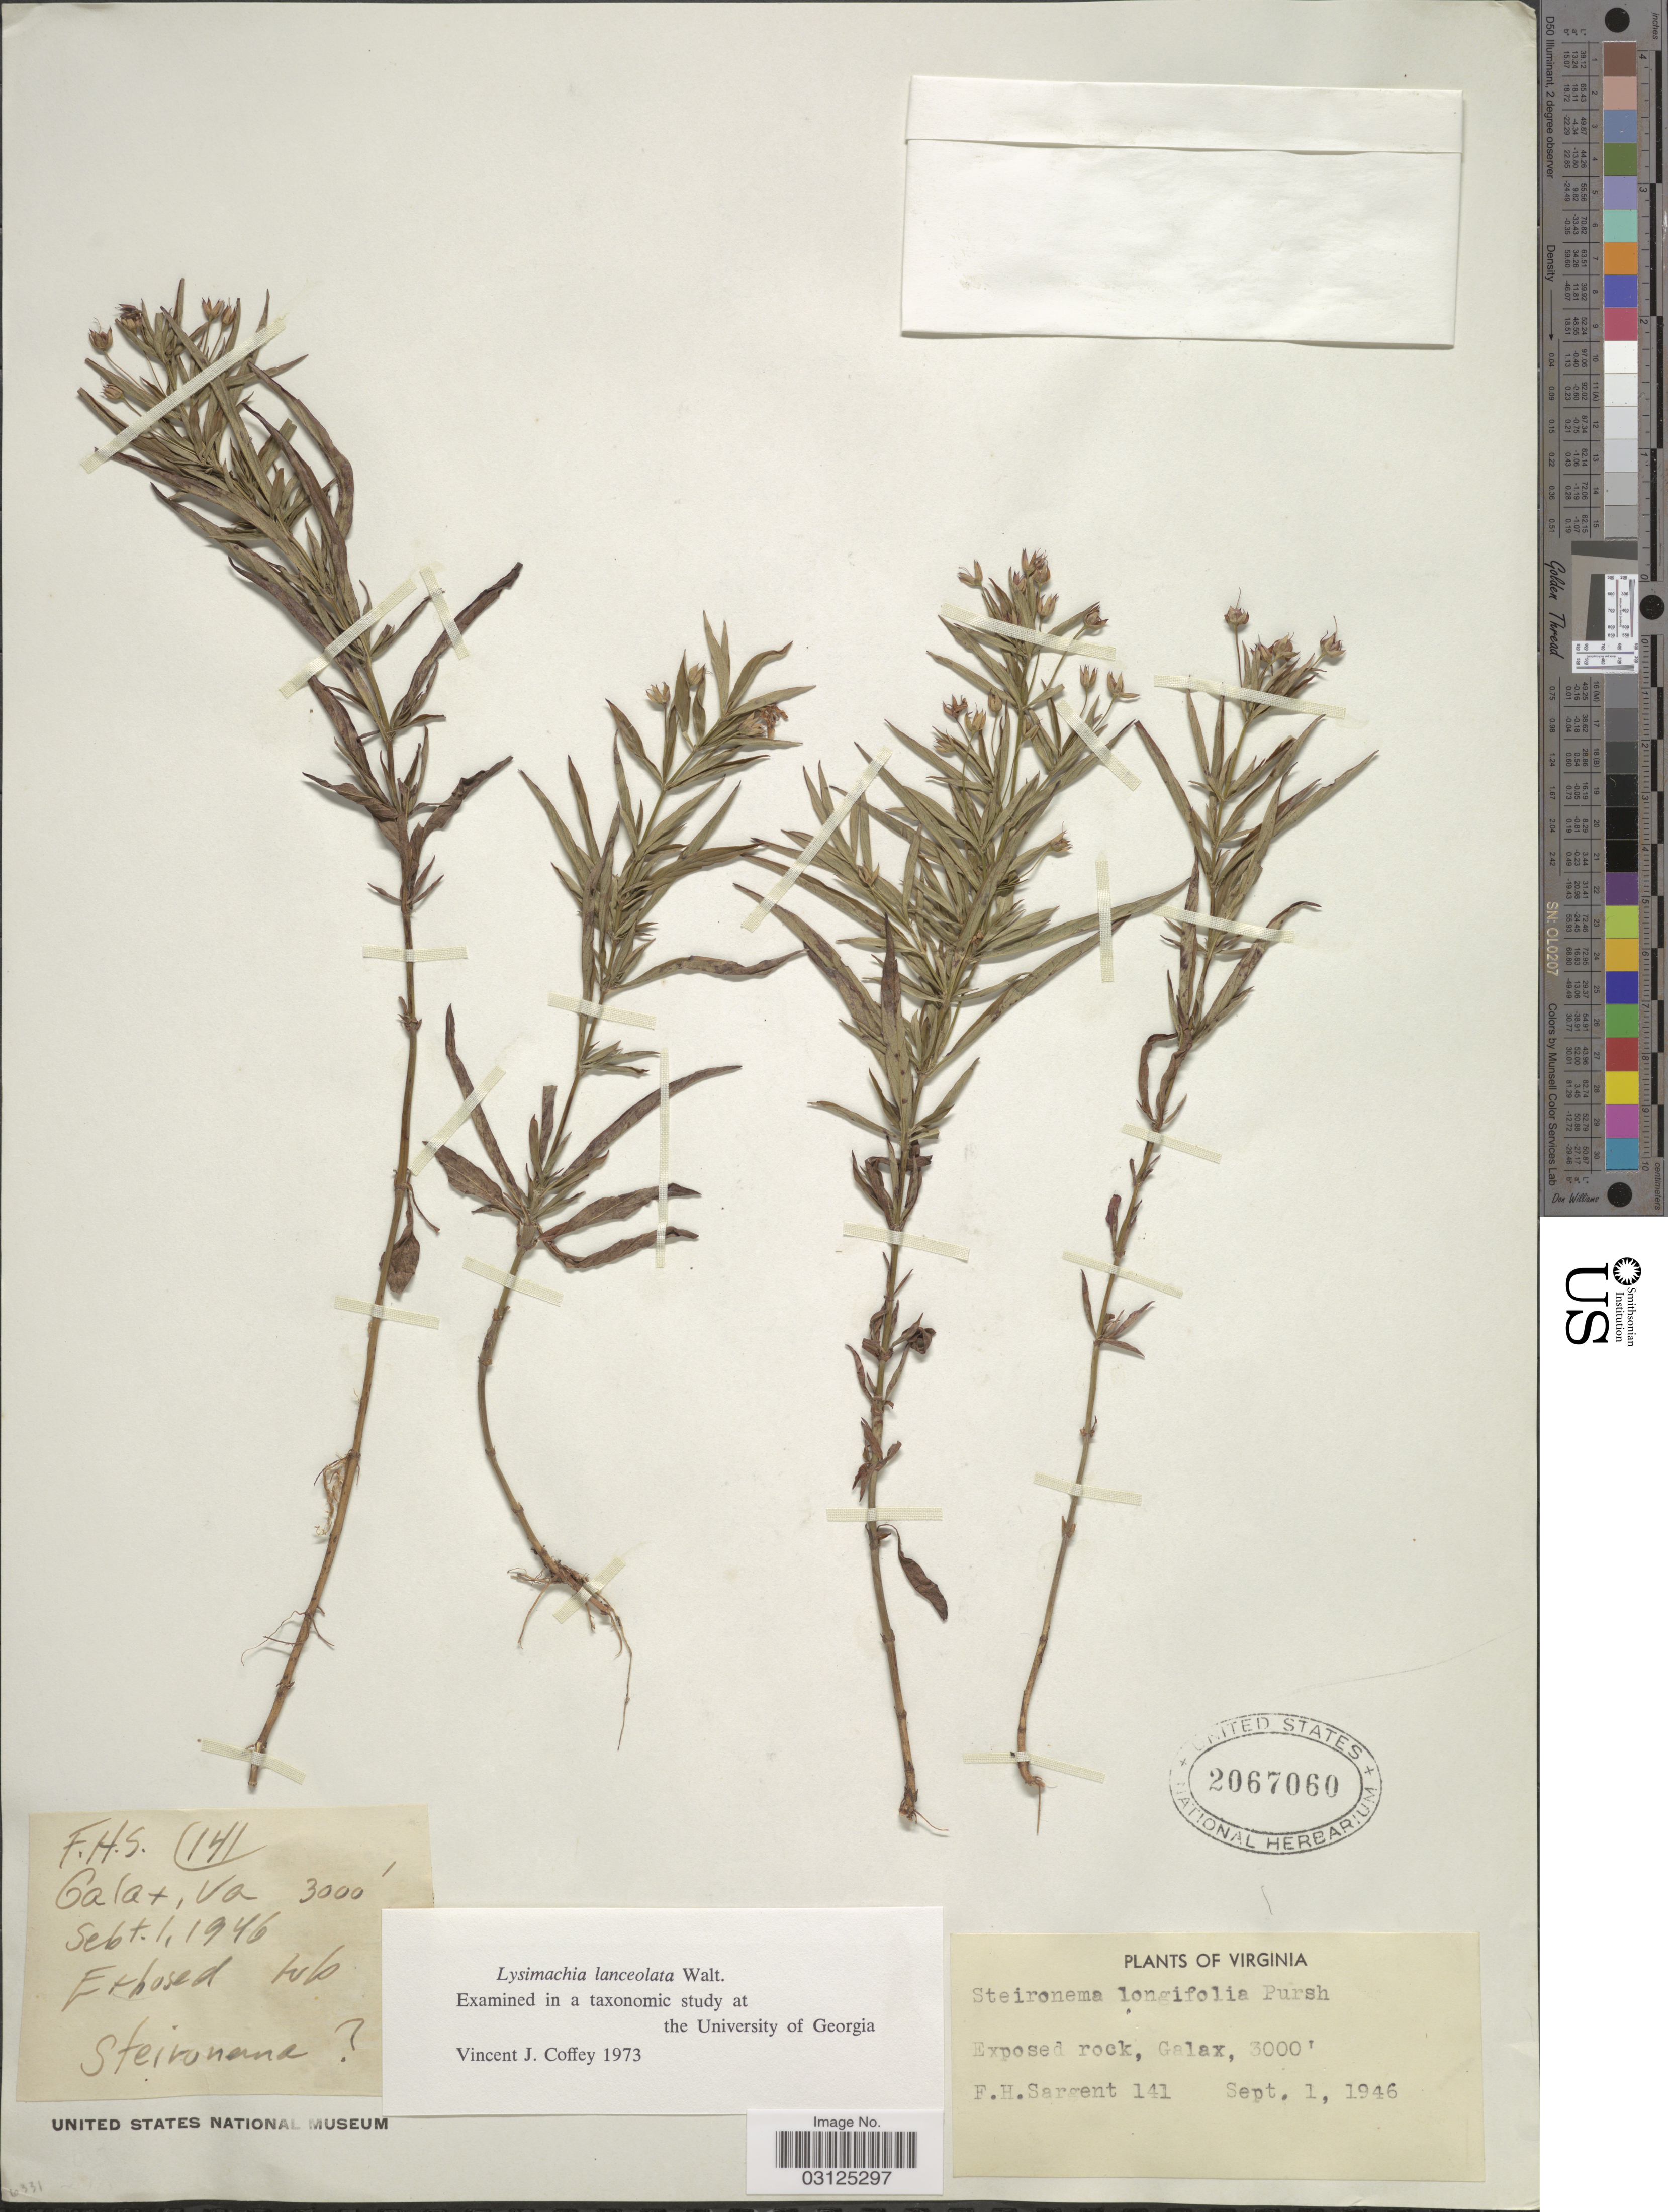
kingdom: Plantae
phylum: Tracheophyta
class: Magnoliopsida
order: Ericales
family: Primulaceae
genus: Steironema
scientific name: Steironema lanceolatum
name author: (Walter) A. Gray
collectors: F. H. Sargent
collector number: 141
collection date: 1946-09-01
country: United States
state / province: Virginia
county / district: City of Galax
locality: Exposed rock, Galax.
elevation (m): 914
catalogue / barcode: US 2067060